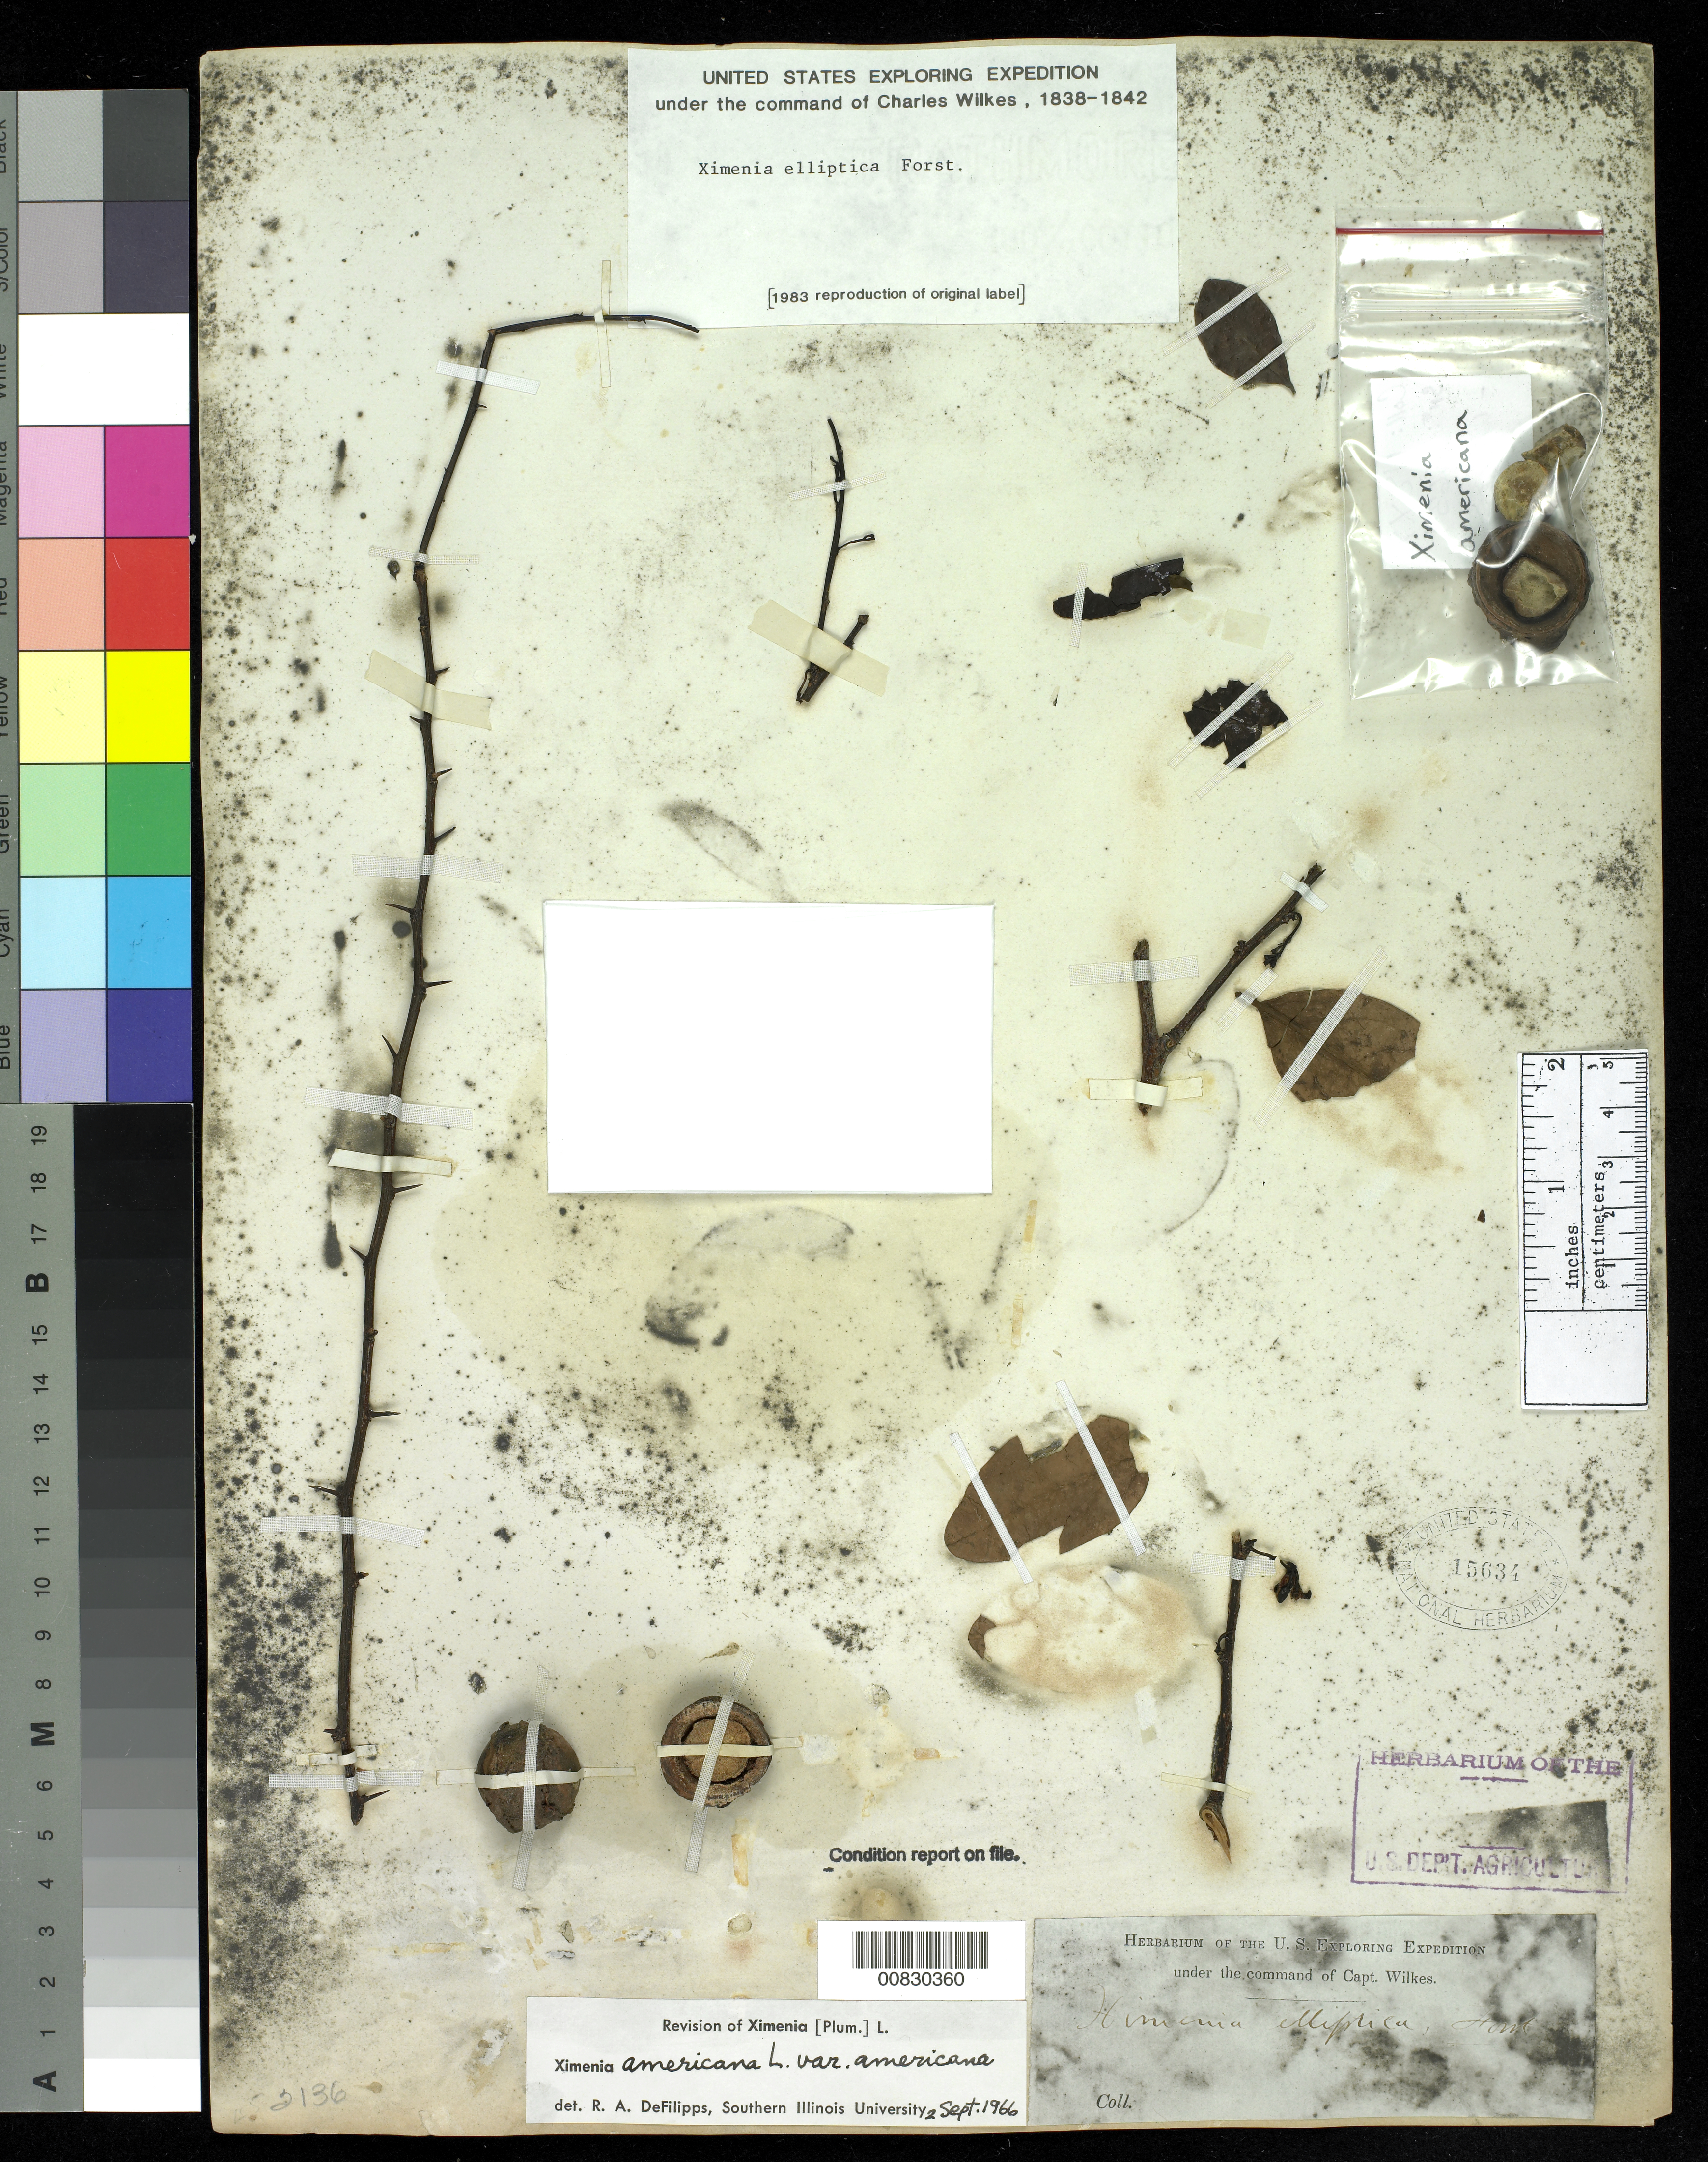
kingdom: Plantae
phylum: Tracheophyta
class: Magnoliopsida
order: Santalales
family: Ximeniaceae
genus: Ximenia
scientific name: Ximenia americana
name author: L.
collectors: Wilkes Explor. Exped.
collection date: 1838/1842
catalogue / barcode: US 15634